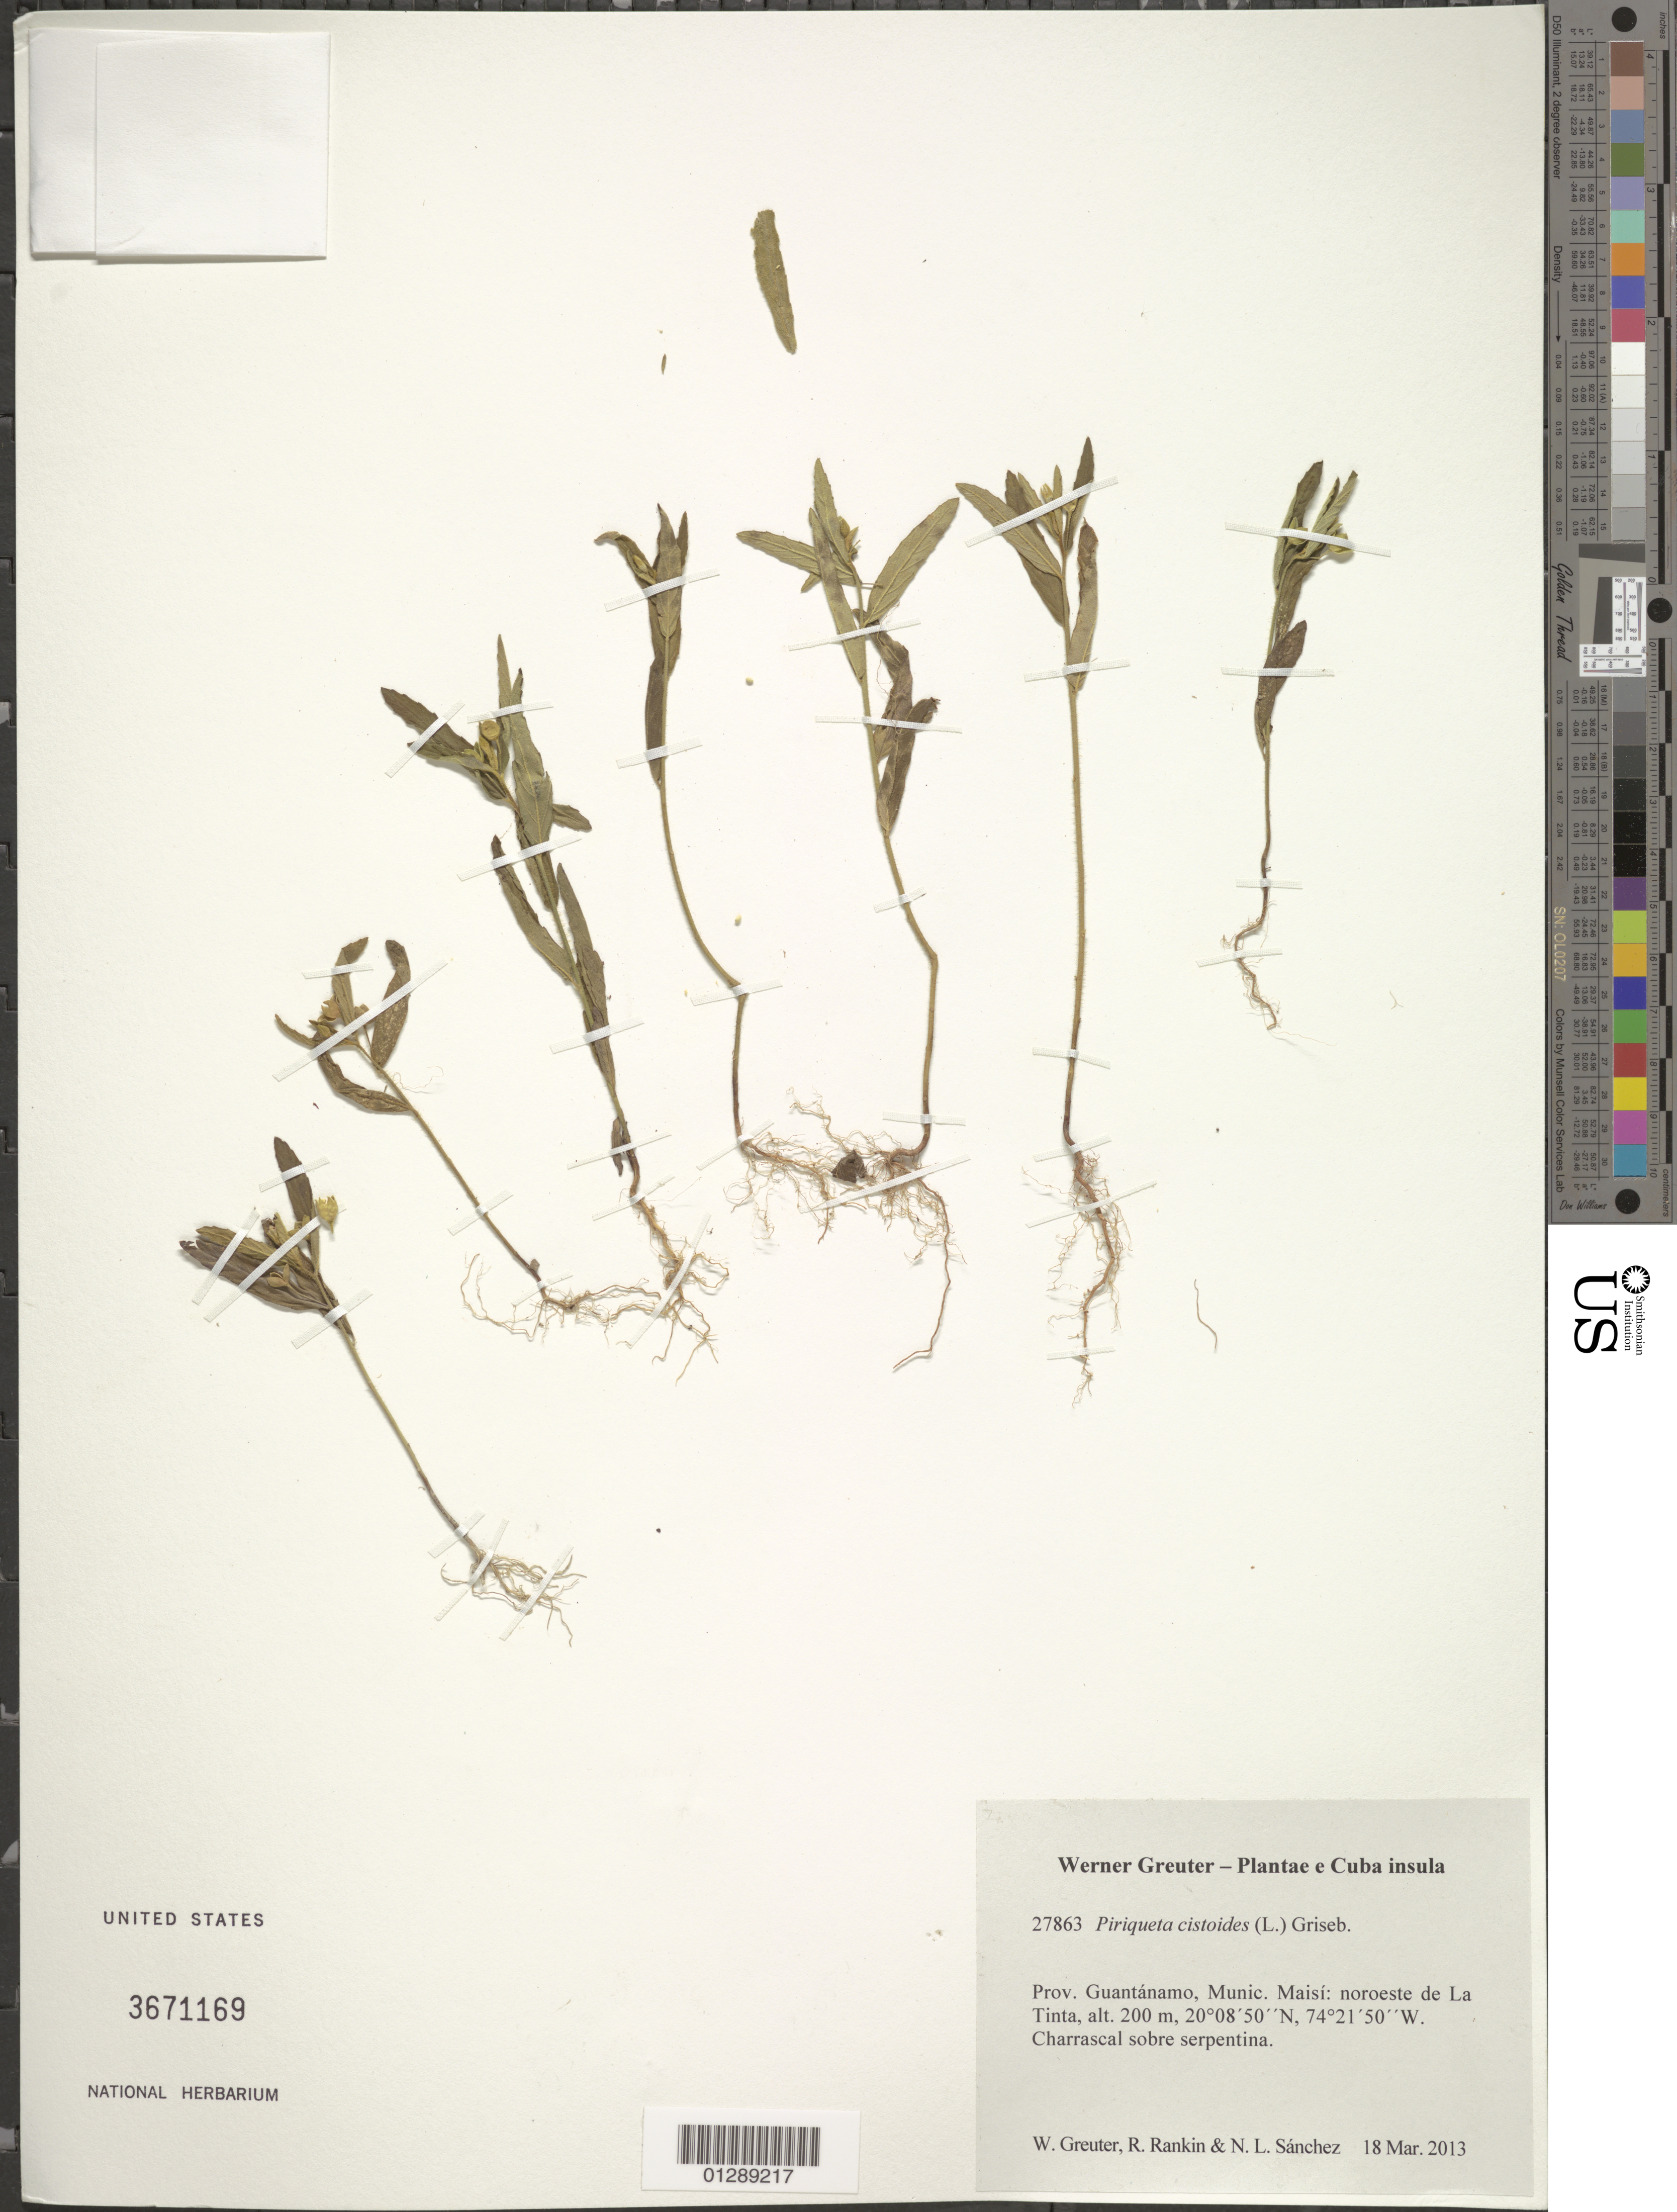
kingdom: Plantae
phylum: Tracheophyta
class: Magnoliopsida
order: Malpighiales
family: Turneraceae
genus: Piriqueta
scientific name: Piriqueta cistoides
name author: (L.) Griseb.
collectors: W. R. Greuter, R. Rankin Rodriguez & N. Sanchez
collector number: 27863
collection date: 2013-03-18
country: Cuba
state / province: Guantanamo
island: Cuba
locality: Munic. Maisí: noroeste de La Tinta.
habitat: Charascal sobre serpentina.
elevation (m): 200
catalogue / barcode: US 3671169